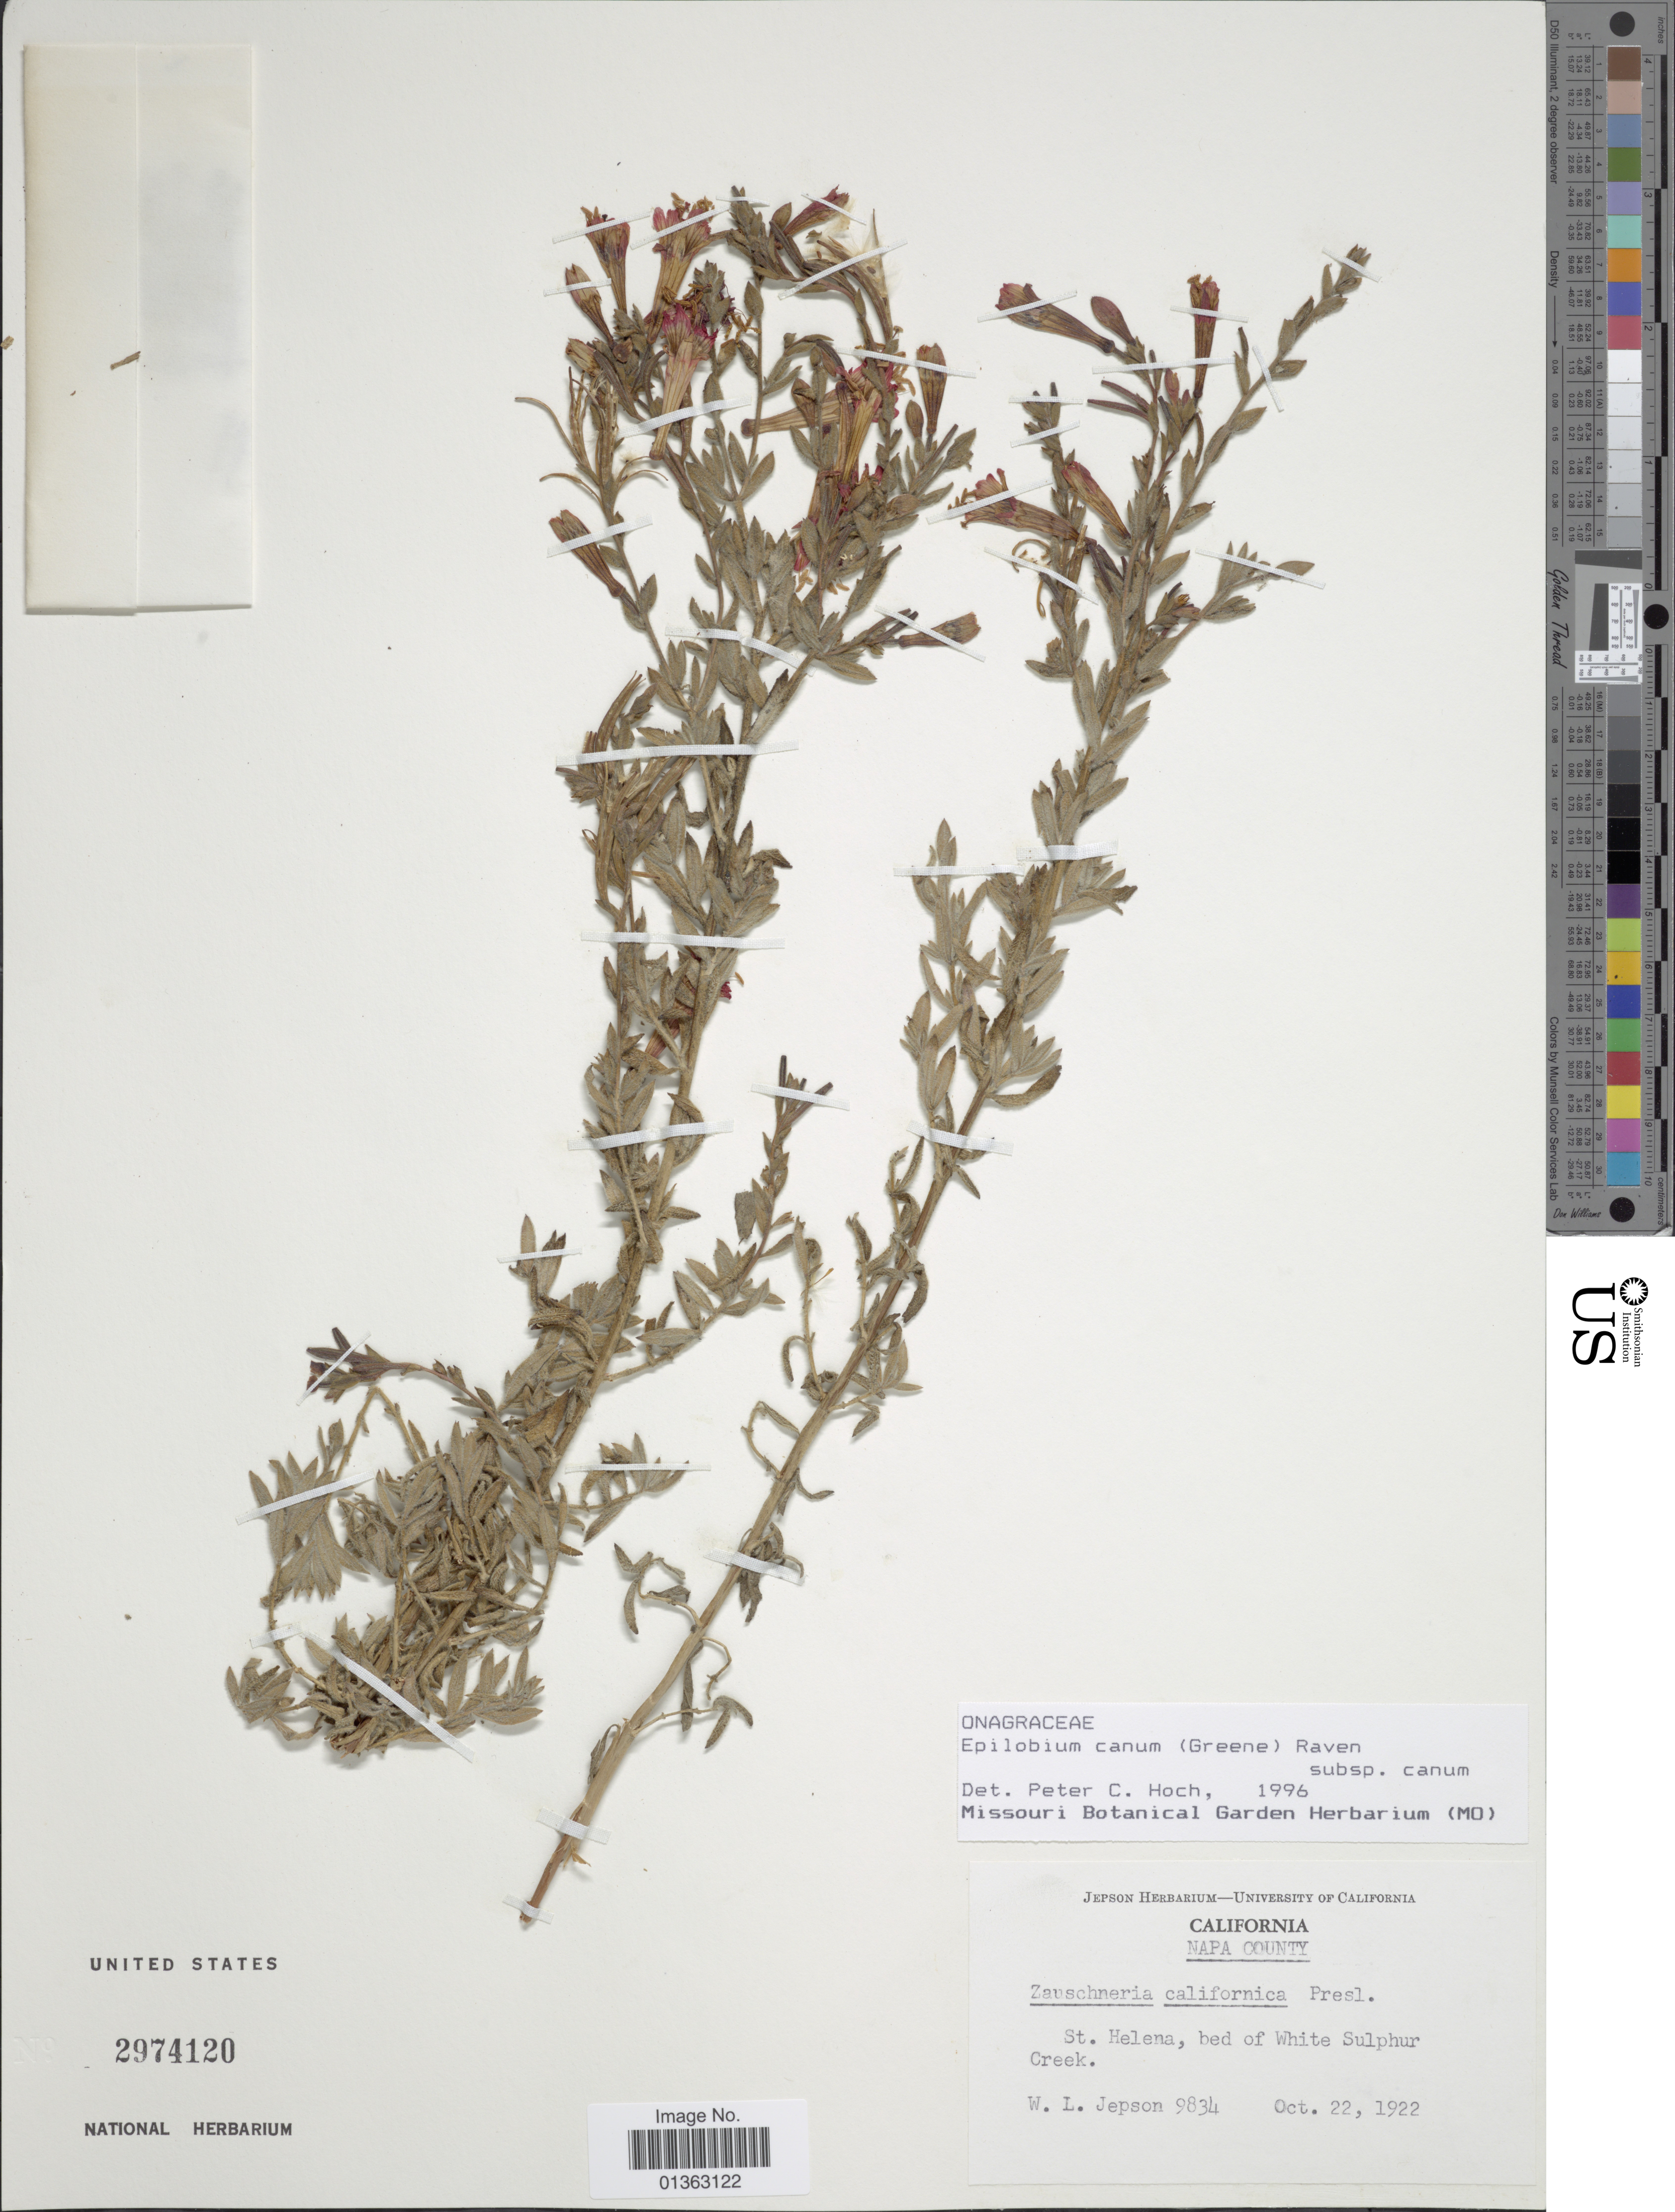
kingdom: Plantae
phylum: Tracheophyta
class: Magnoliopsida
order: Myrtales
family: Onagraceae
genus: Epilobium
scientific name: Epilobium canum subsp. canum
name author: (Greene) P.H. Raven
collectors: W. L. Jepson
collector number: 9834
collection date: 1922-10-22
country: United States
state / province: California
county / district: Napa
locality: Napa County. St. Helena, bed of White Sulphur Creek.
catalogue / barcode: US 2974120